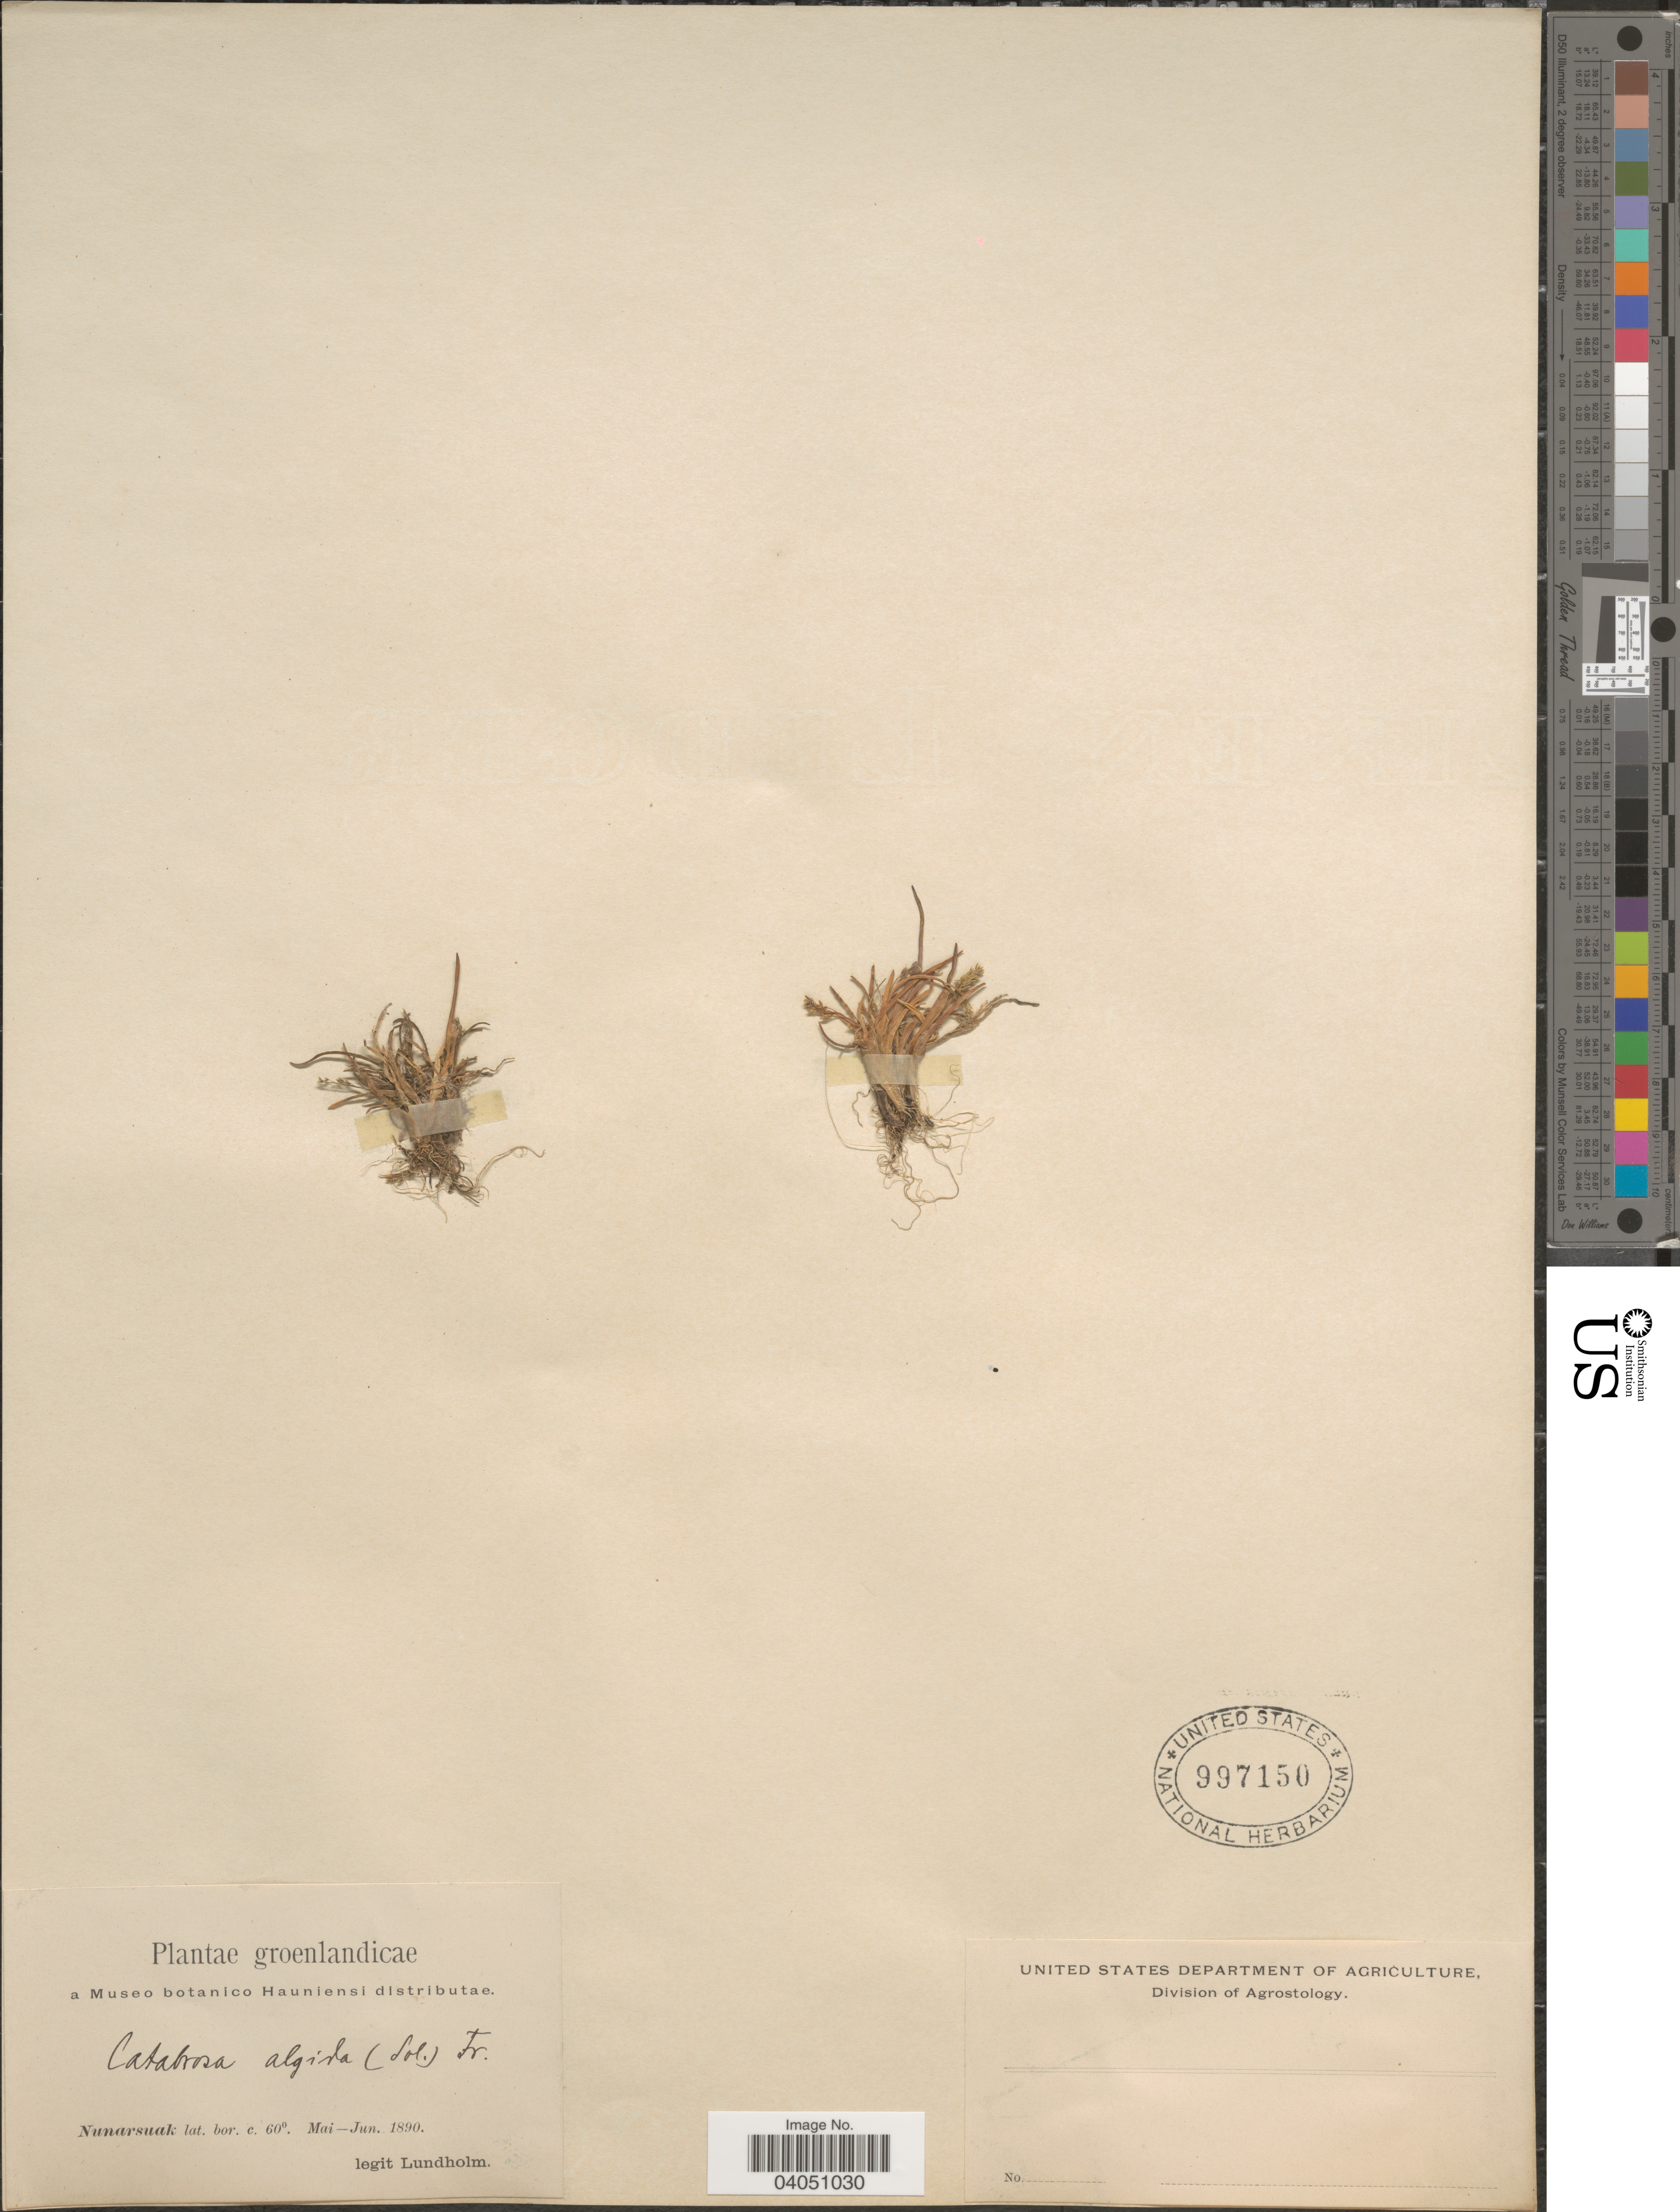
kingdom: Plantae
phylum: Tracheophyta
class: Liliopsida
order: Poales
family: Poaceae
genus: Phippsia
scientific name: Phippsia algida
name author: (Sol.) R. Br.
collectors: Lundholm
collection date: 1890-05/1890-06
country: Greenland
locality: Groenlandicae. Nunarsuak.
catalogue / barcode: US 997150